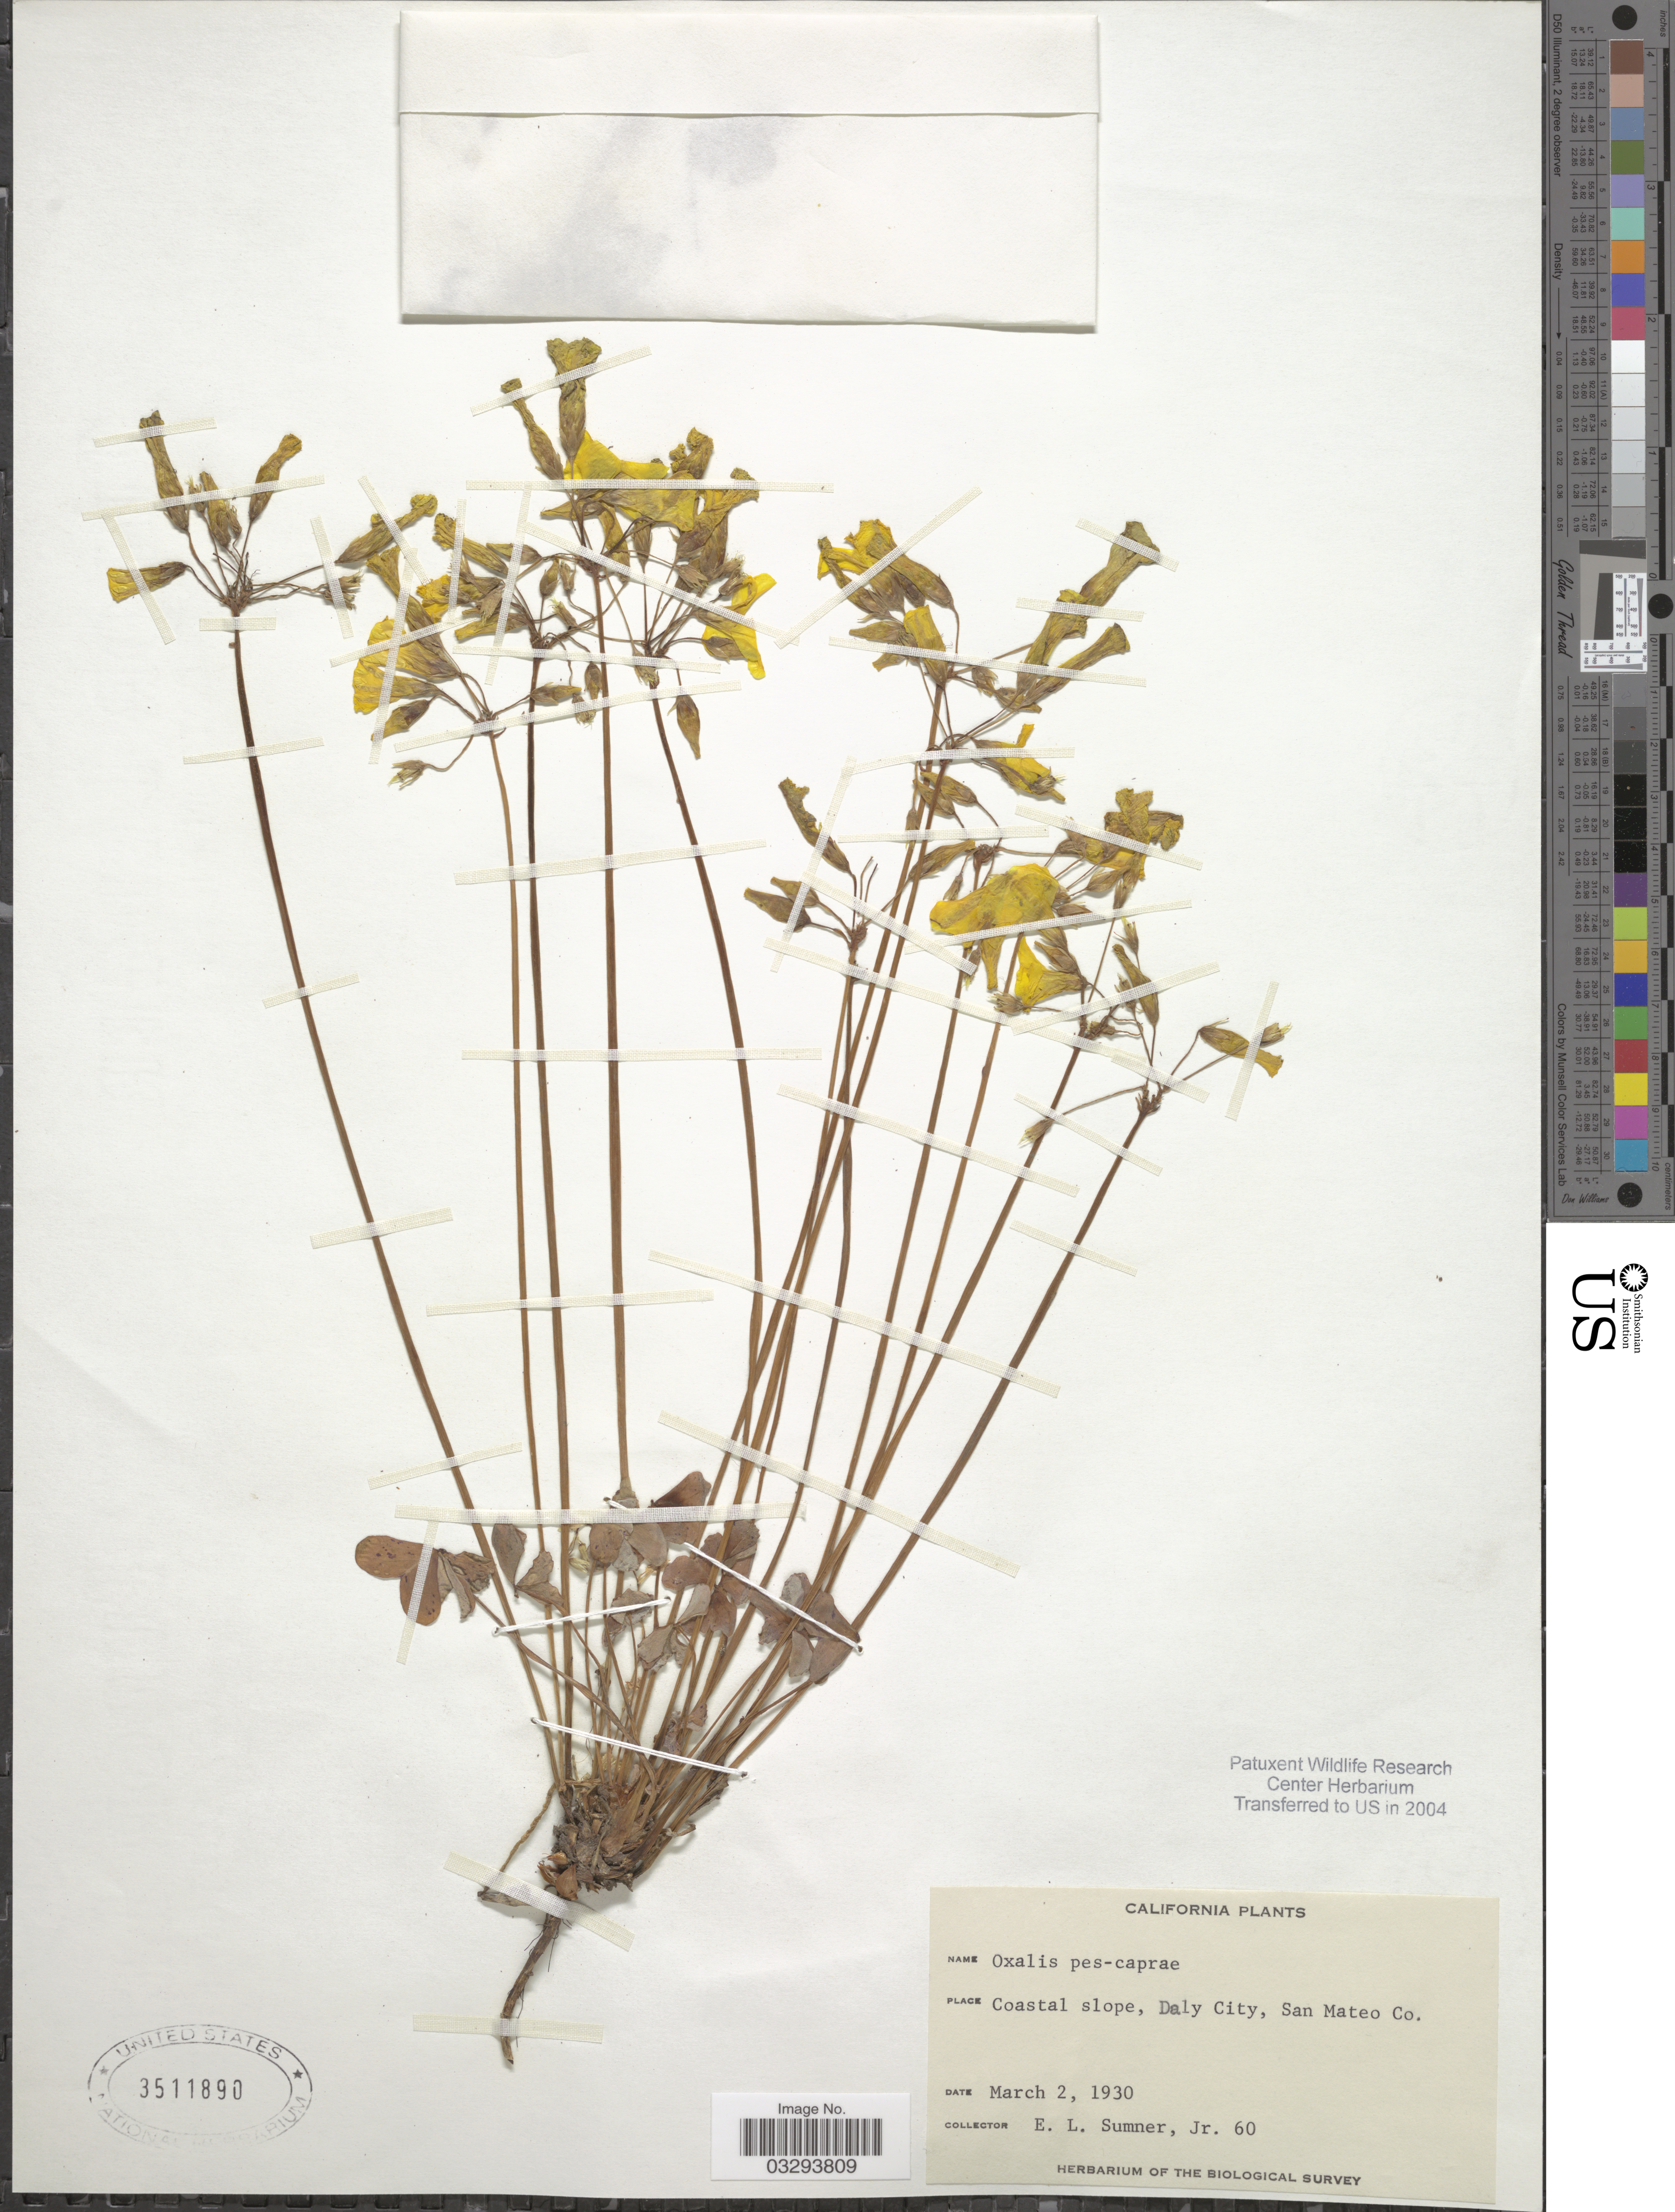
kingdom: Plantae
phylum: Tracheophyta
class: Magnoliopsida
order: Oxalidales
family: Oxalidaceae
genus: Oxalis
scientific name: Oxalis pes-caprae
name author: L.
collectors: E. Sumner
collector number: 60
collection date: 1930-03-02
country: United States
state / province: California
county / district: San Mateo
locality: Coastal slope, Daly City, San Mateo Co.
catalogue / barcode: US 3511890